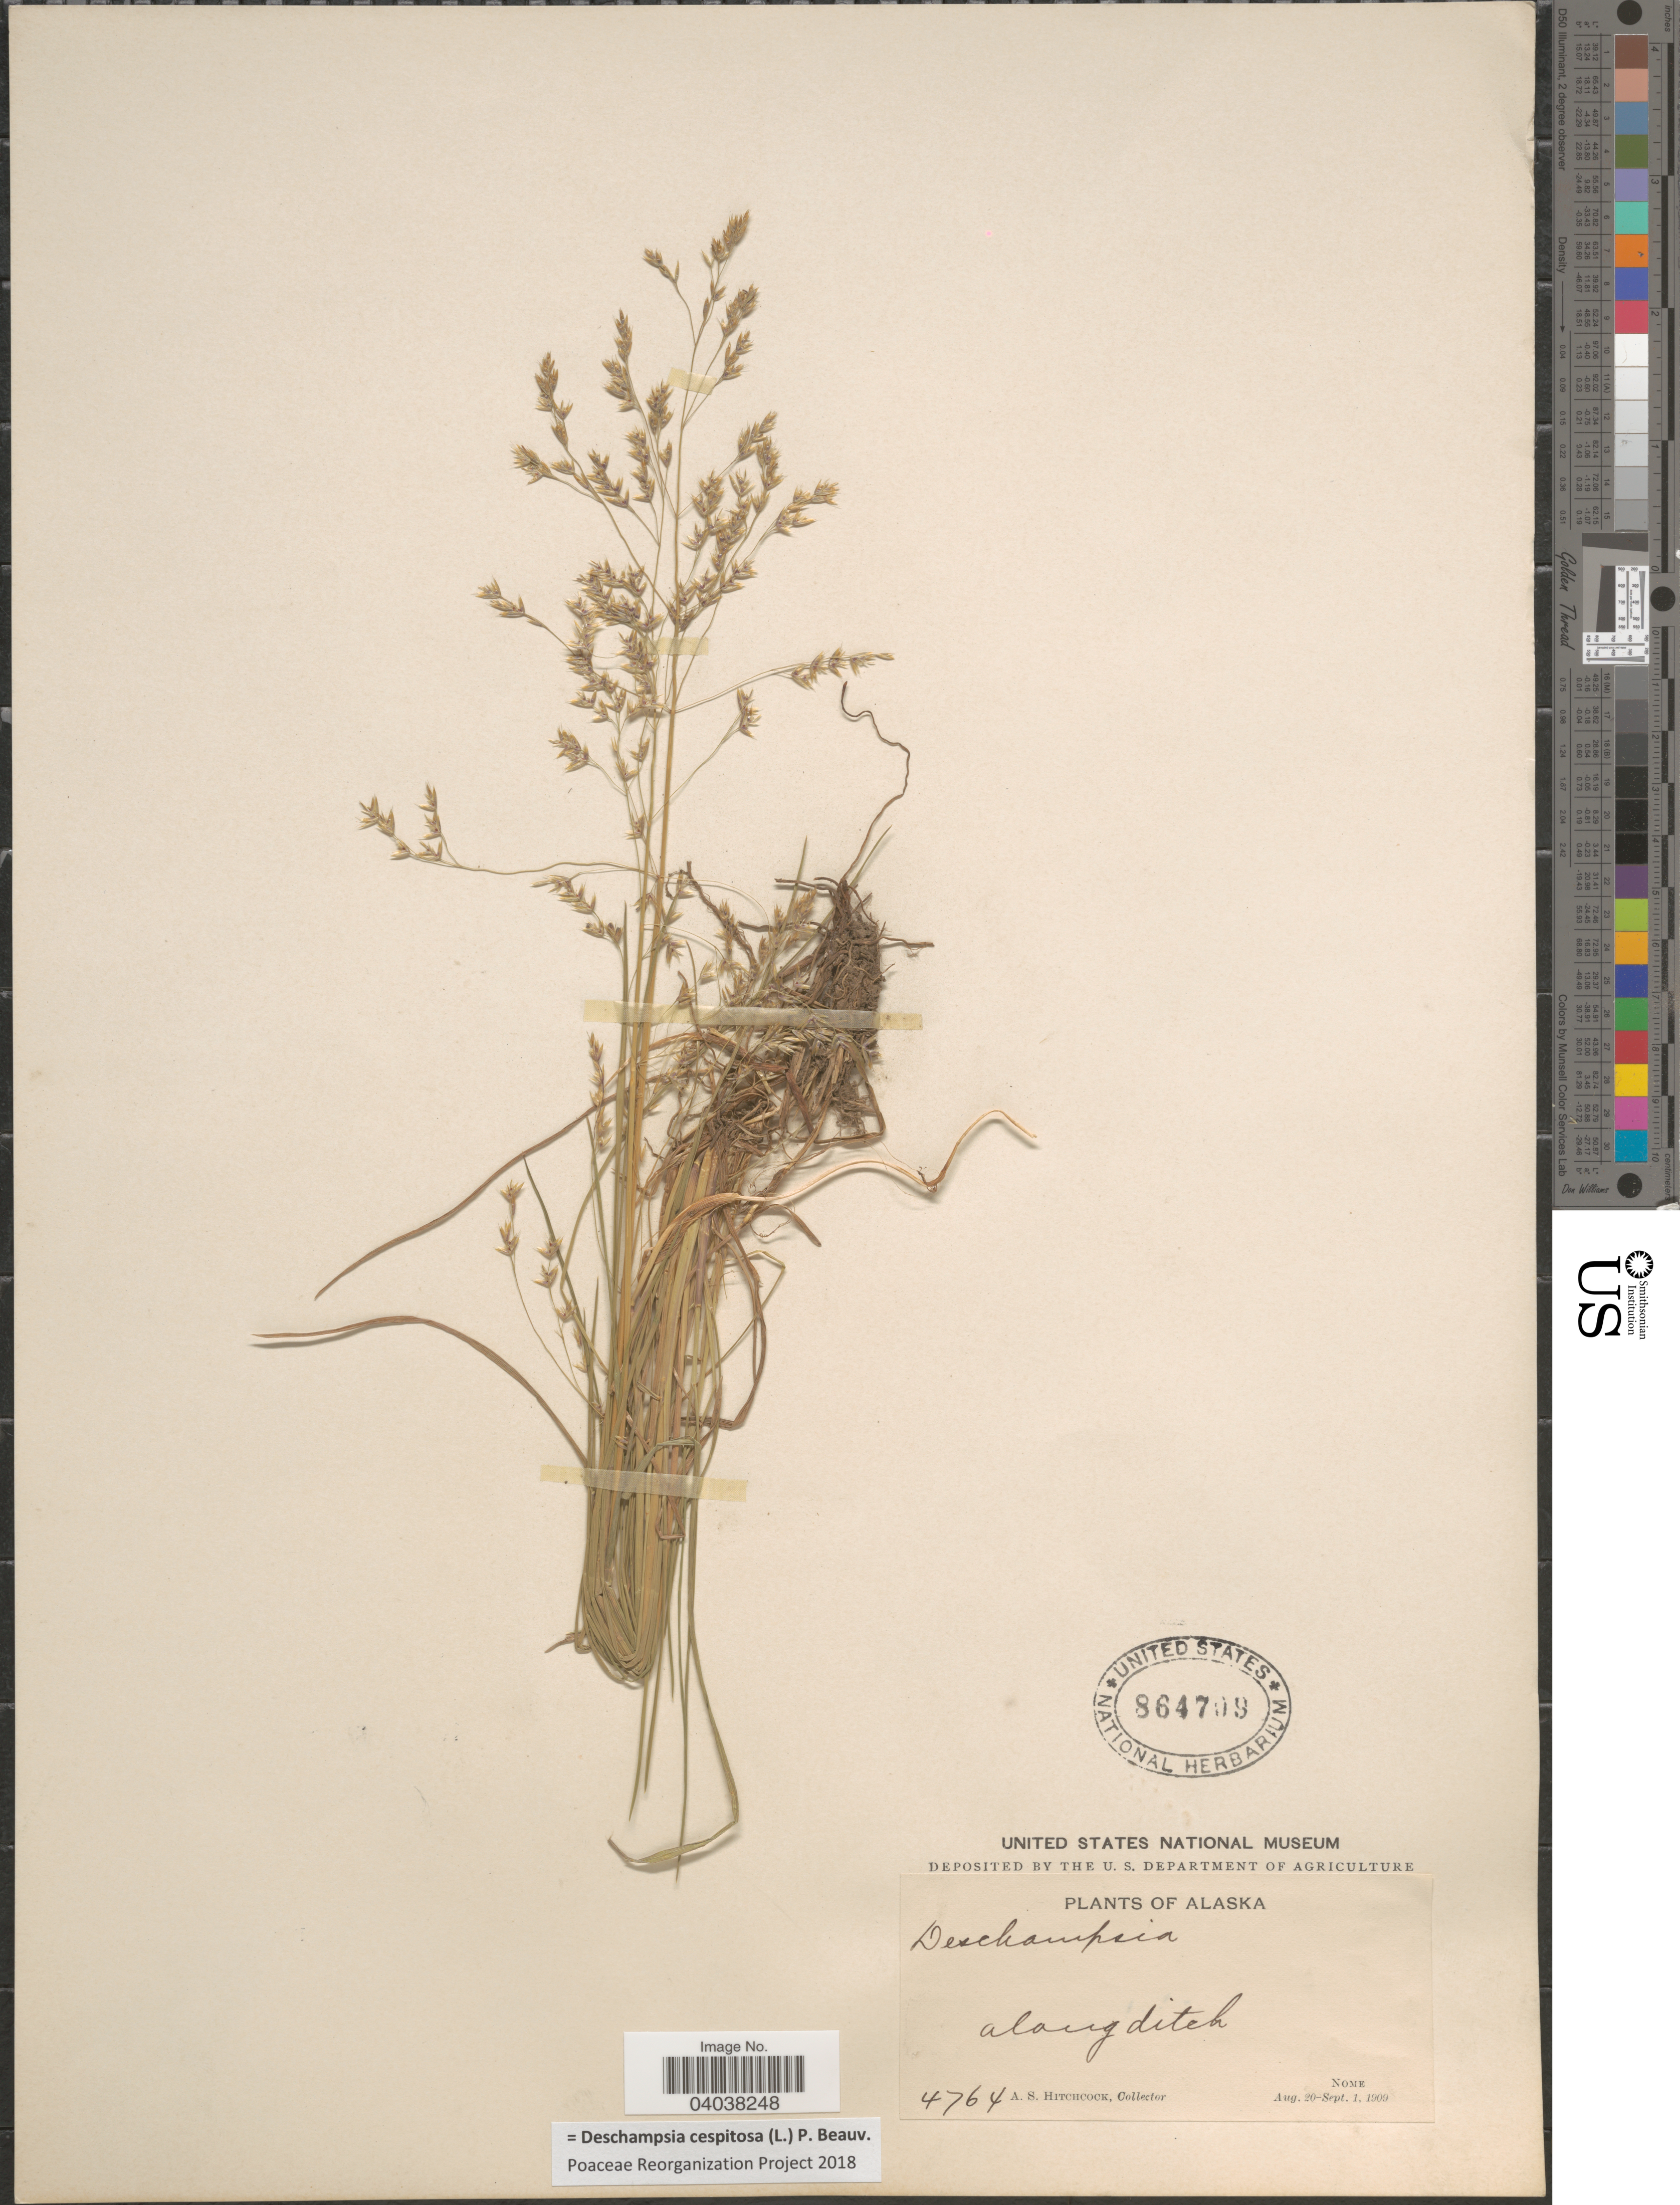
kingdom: Plantae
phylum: Tracheophyta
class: Liliopsida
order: Poales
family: Poaceae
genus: Deschampsia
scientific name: Deschampsia cespitosa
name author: (L.) P. Beauv.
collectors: A. S. Hitchcock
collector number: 4764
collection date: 1909-08-20/1909-09-01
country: United States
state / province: Alaska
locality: Nome.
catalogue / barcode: US 864709